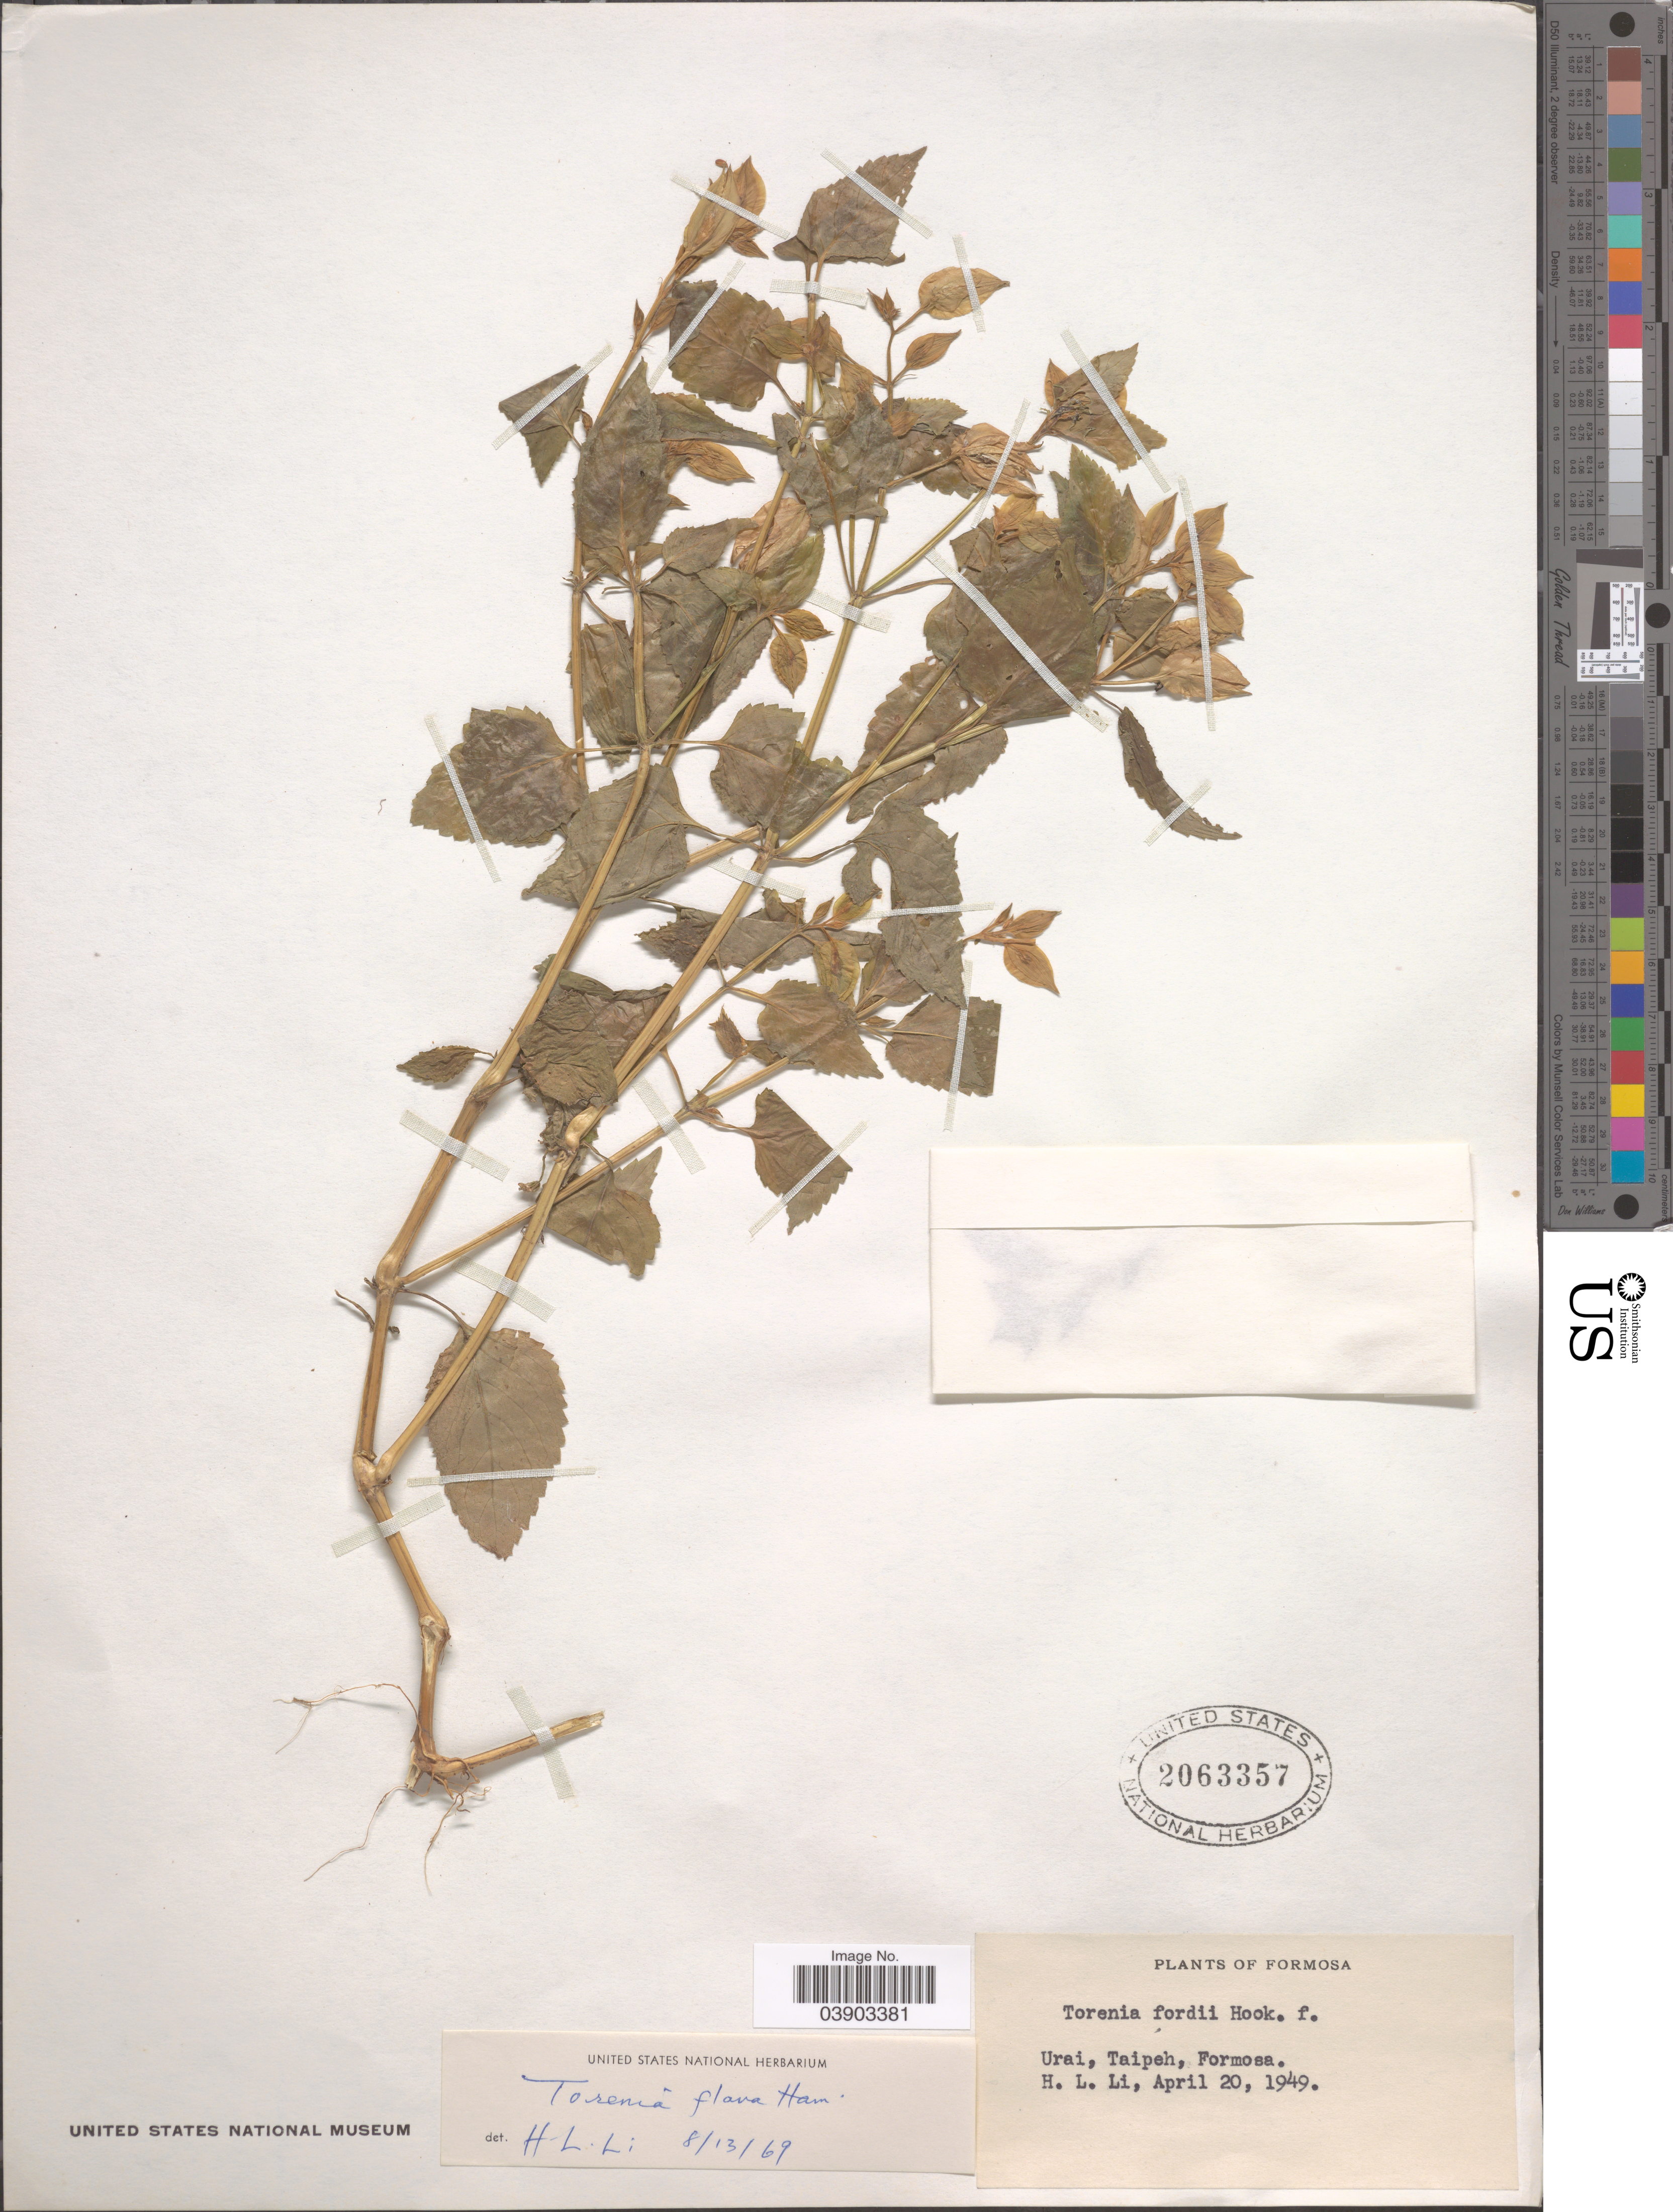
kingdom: Plantae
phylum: Tracheophyta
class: Magnoliopsida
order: Lamiales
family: Linderniaceae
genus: Torenia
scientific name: Torenia flava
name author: Ham.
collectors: H.-L. Li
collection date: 1949-04-20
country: Taiwan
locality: Formosa. Urai, Taipeh, Formosa.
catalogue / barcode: US 2063357